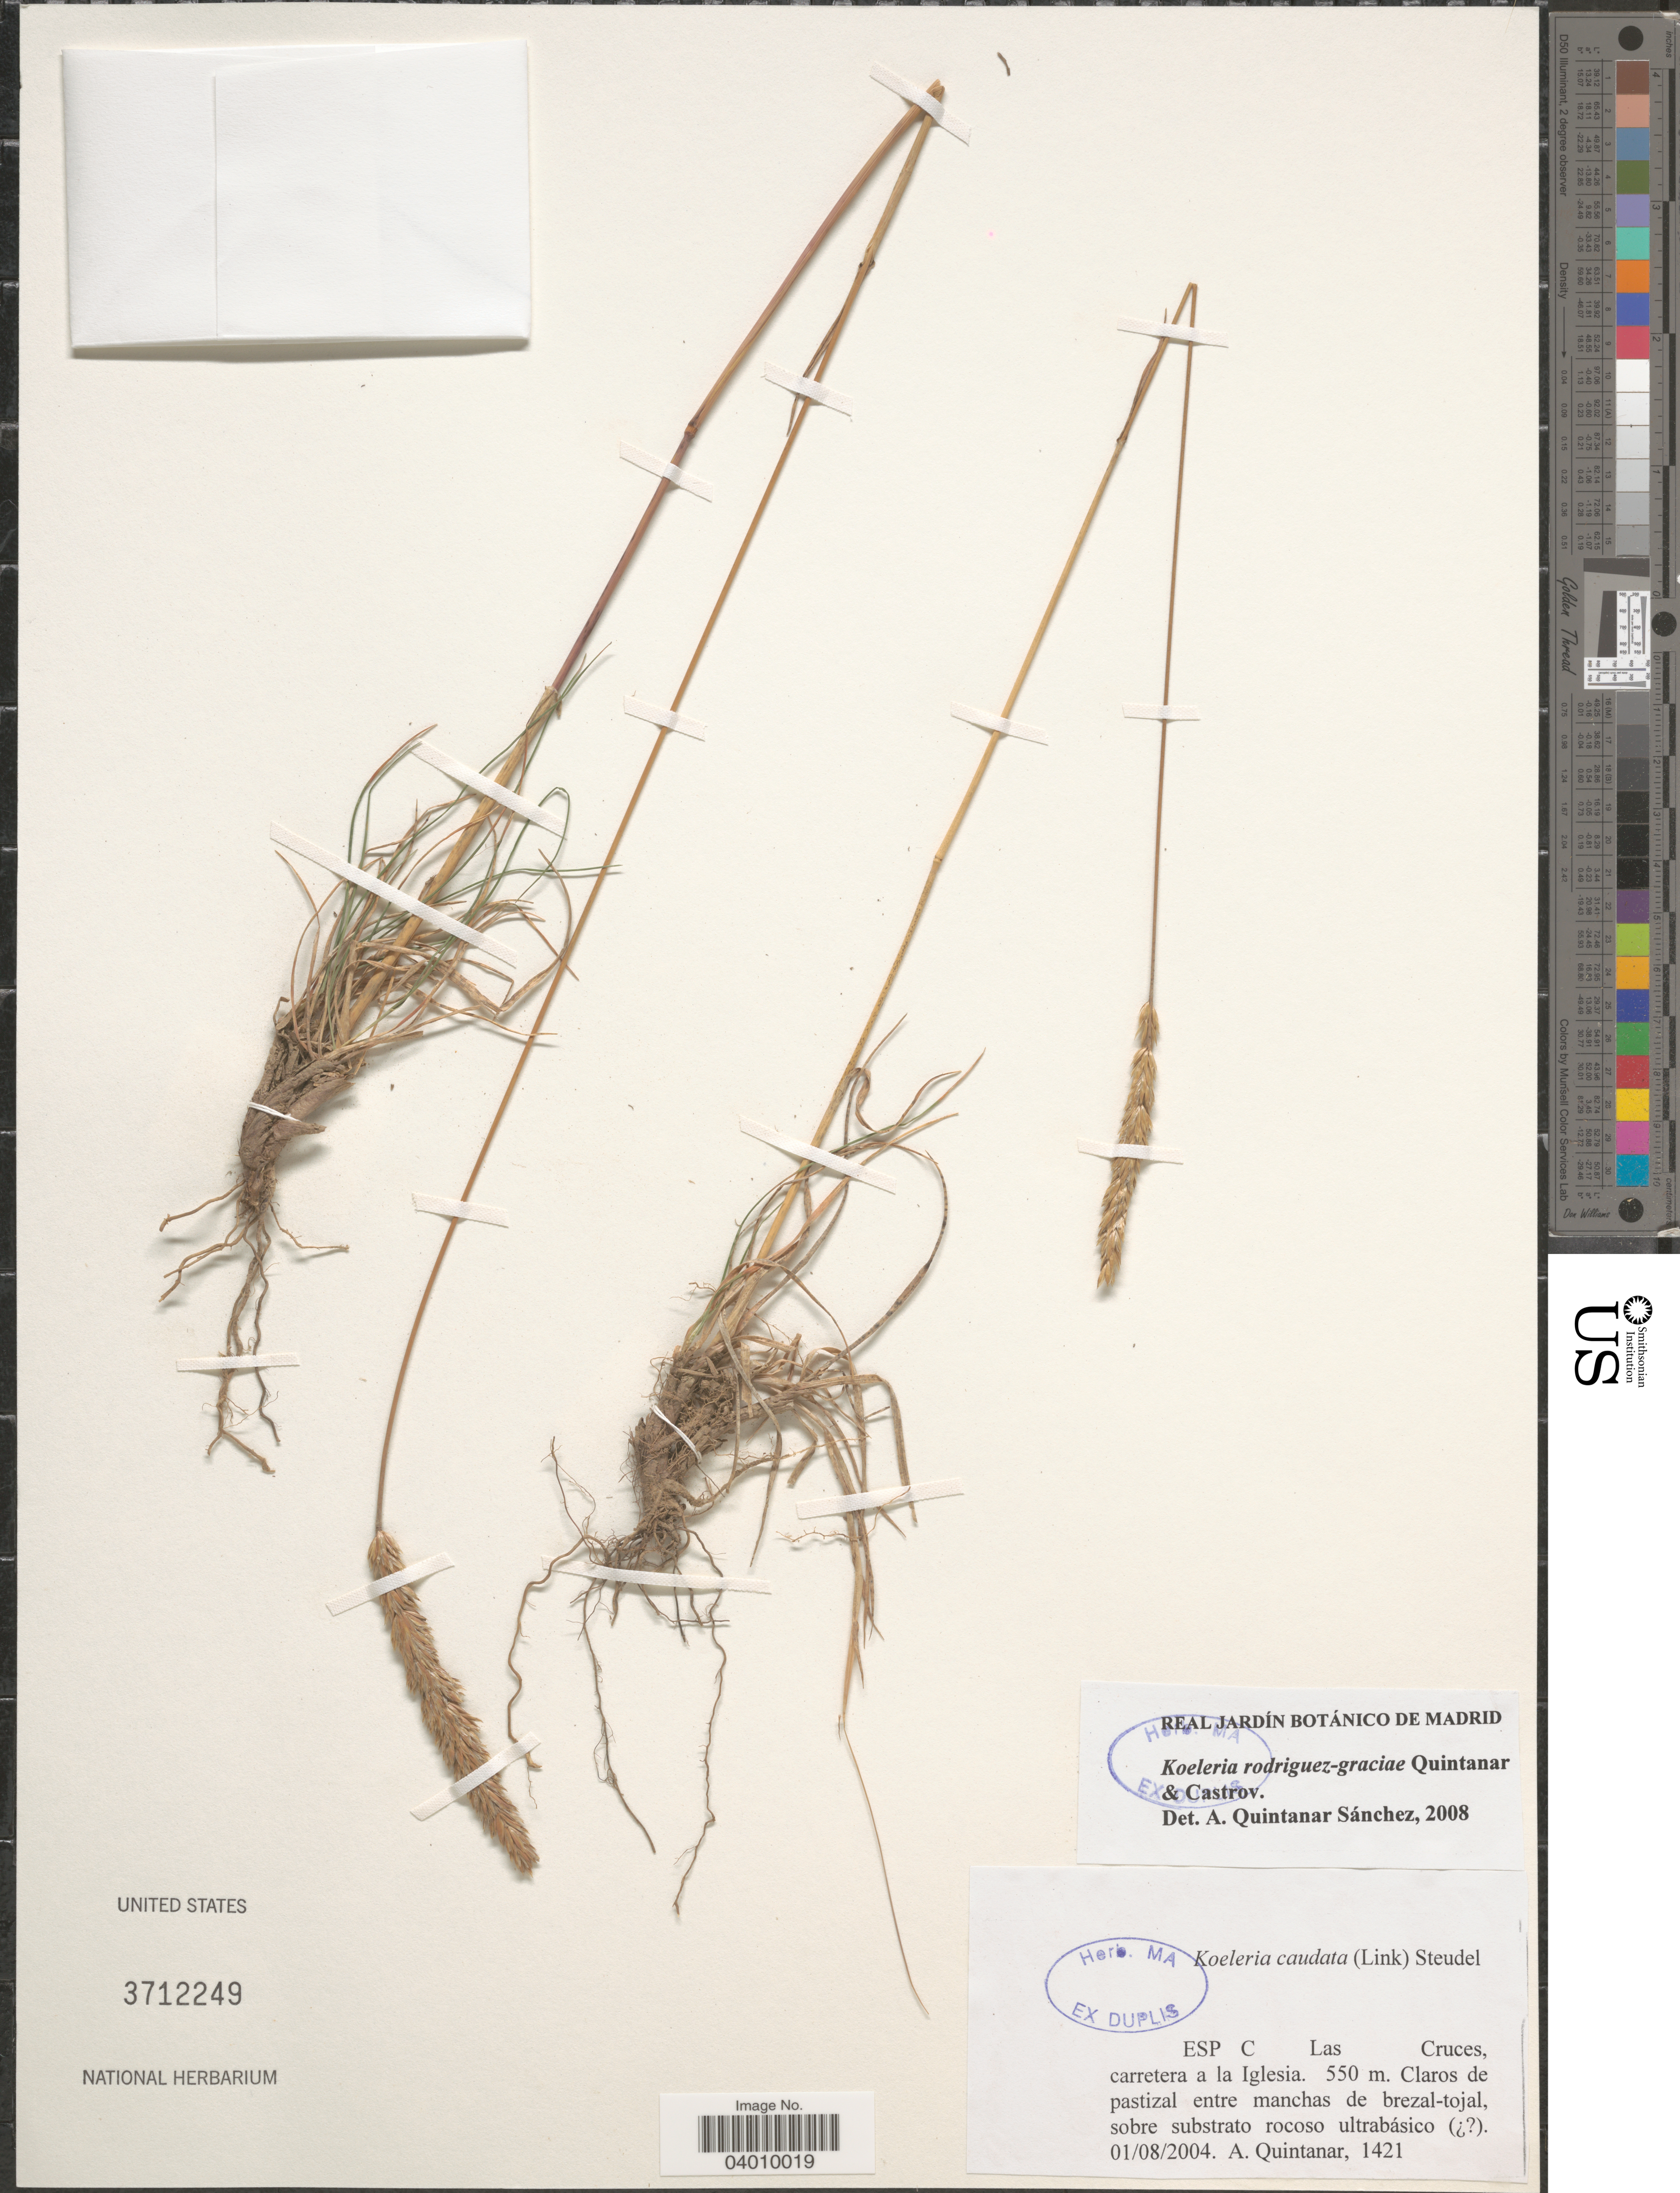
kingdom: Plantae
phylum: Tracheophyta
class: Liliopsida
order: Poales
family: Poaceae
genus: Koeleria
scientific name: Koeleria rodriguez-graciae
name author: Castrov. & Quintanar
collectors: A. Quintanar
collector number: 1421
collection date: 2004-08-01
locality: ESP C Las Cruces, carretera a la Iglesia. Claros de pastizal ente manchas de brezal-tojal, sobre substrato rocoso ultrabásico.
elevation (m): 550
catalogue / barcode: US 3712249